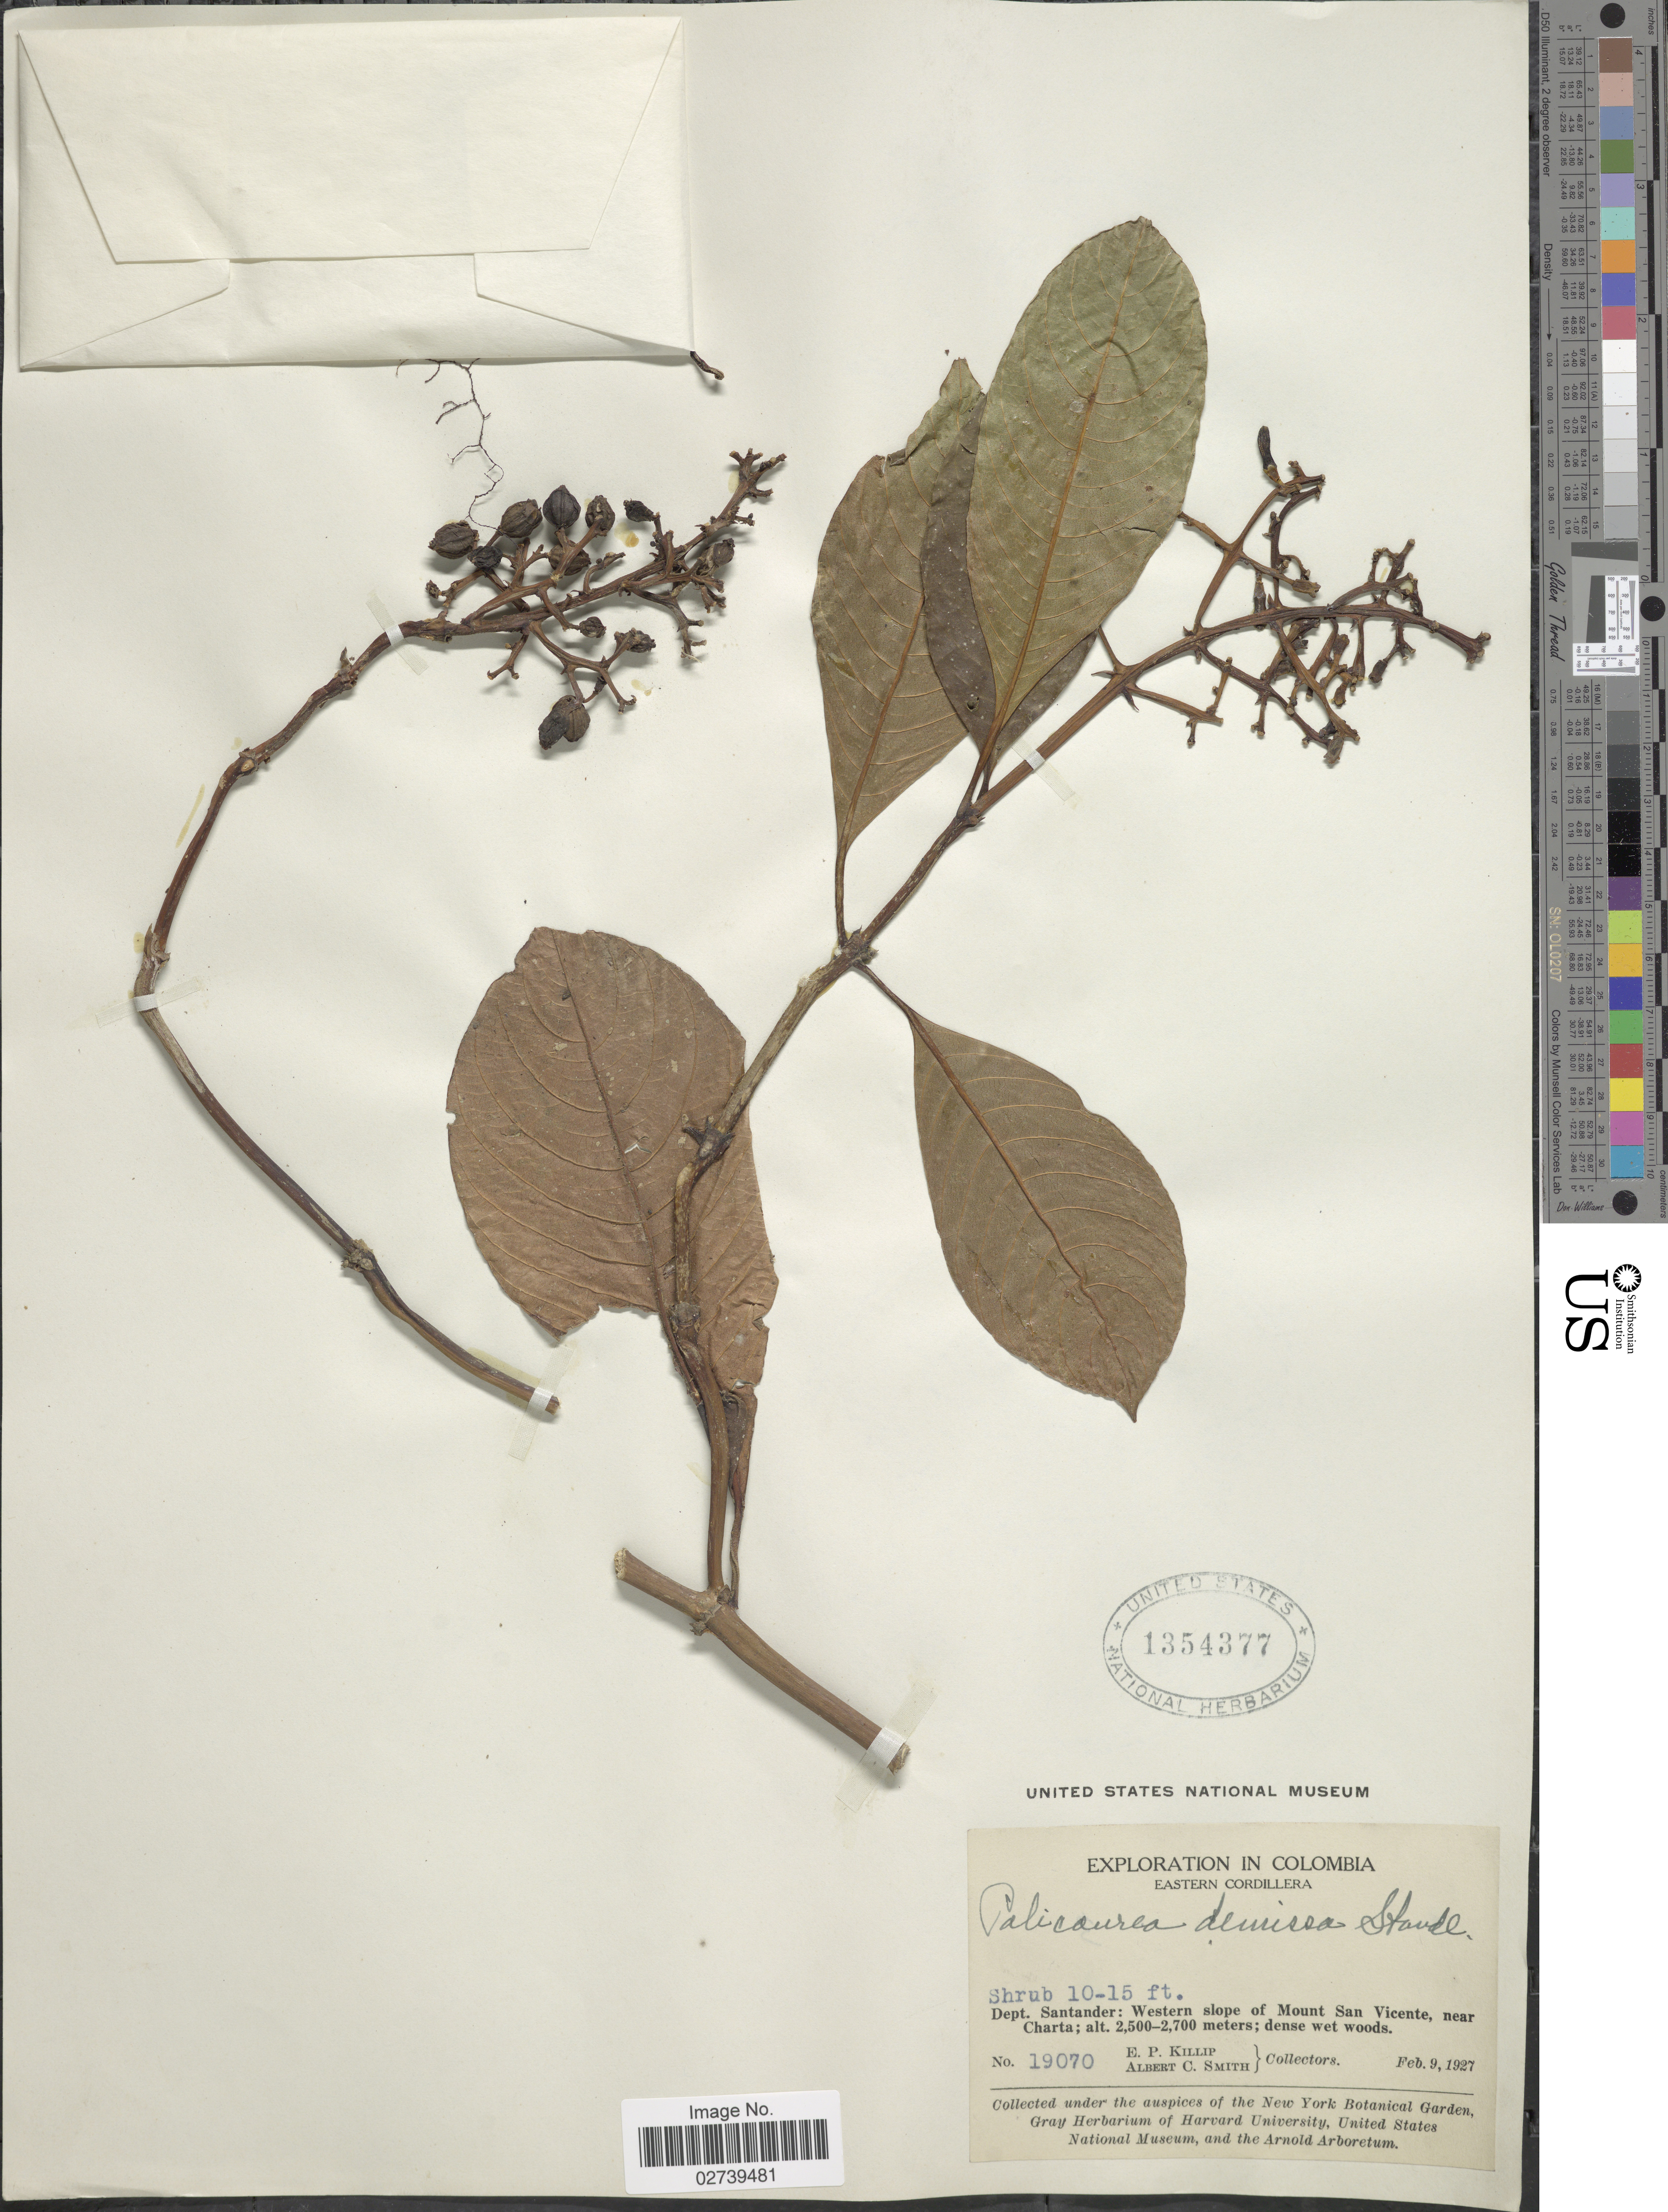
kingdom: Plantae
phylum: Tracheophyta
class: Magnoliopsida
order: Gentianales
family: Rubiaceae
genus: Palicourea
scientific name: Palicourea demissa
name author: Standl.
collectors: E. P. Killip & A. C. Smith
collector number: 19070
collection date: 1927-02-09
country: Colombia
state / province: Santander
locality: Eastern Cordillera, Western slope of Mount San Vicente, near Charta.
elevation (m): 2500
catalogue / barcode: US 1354377